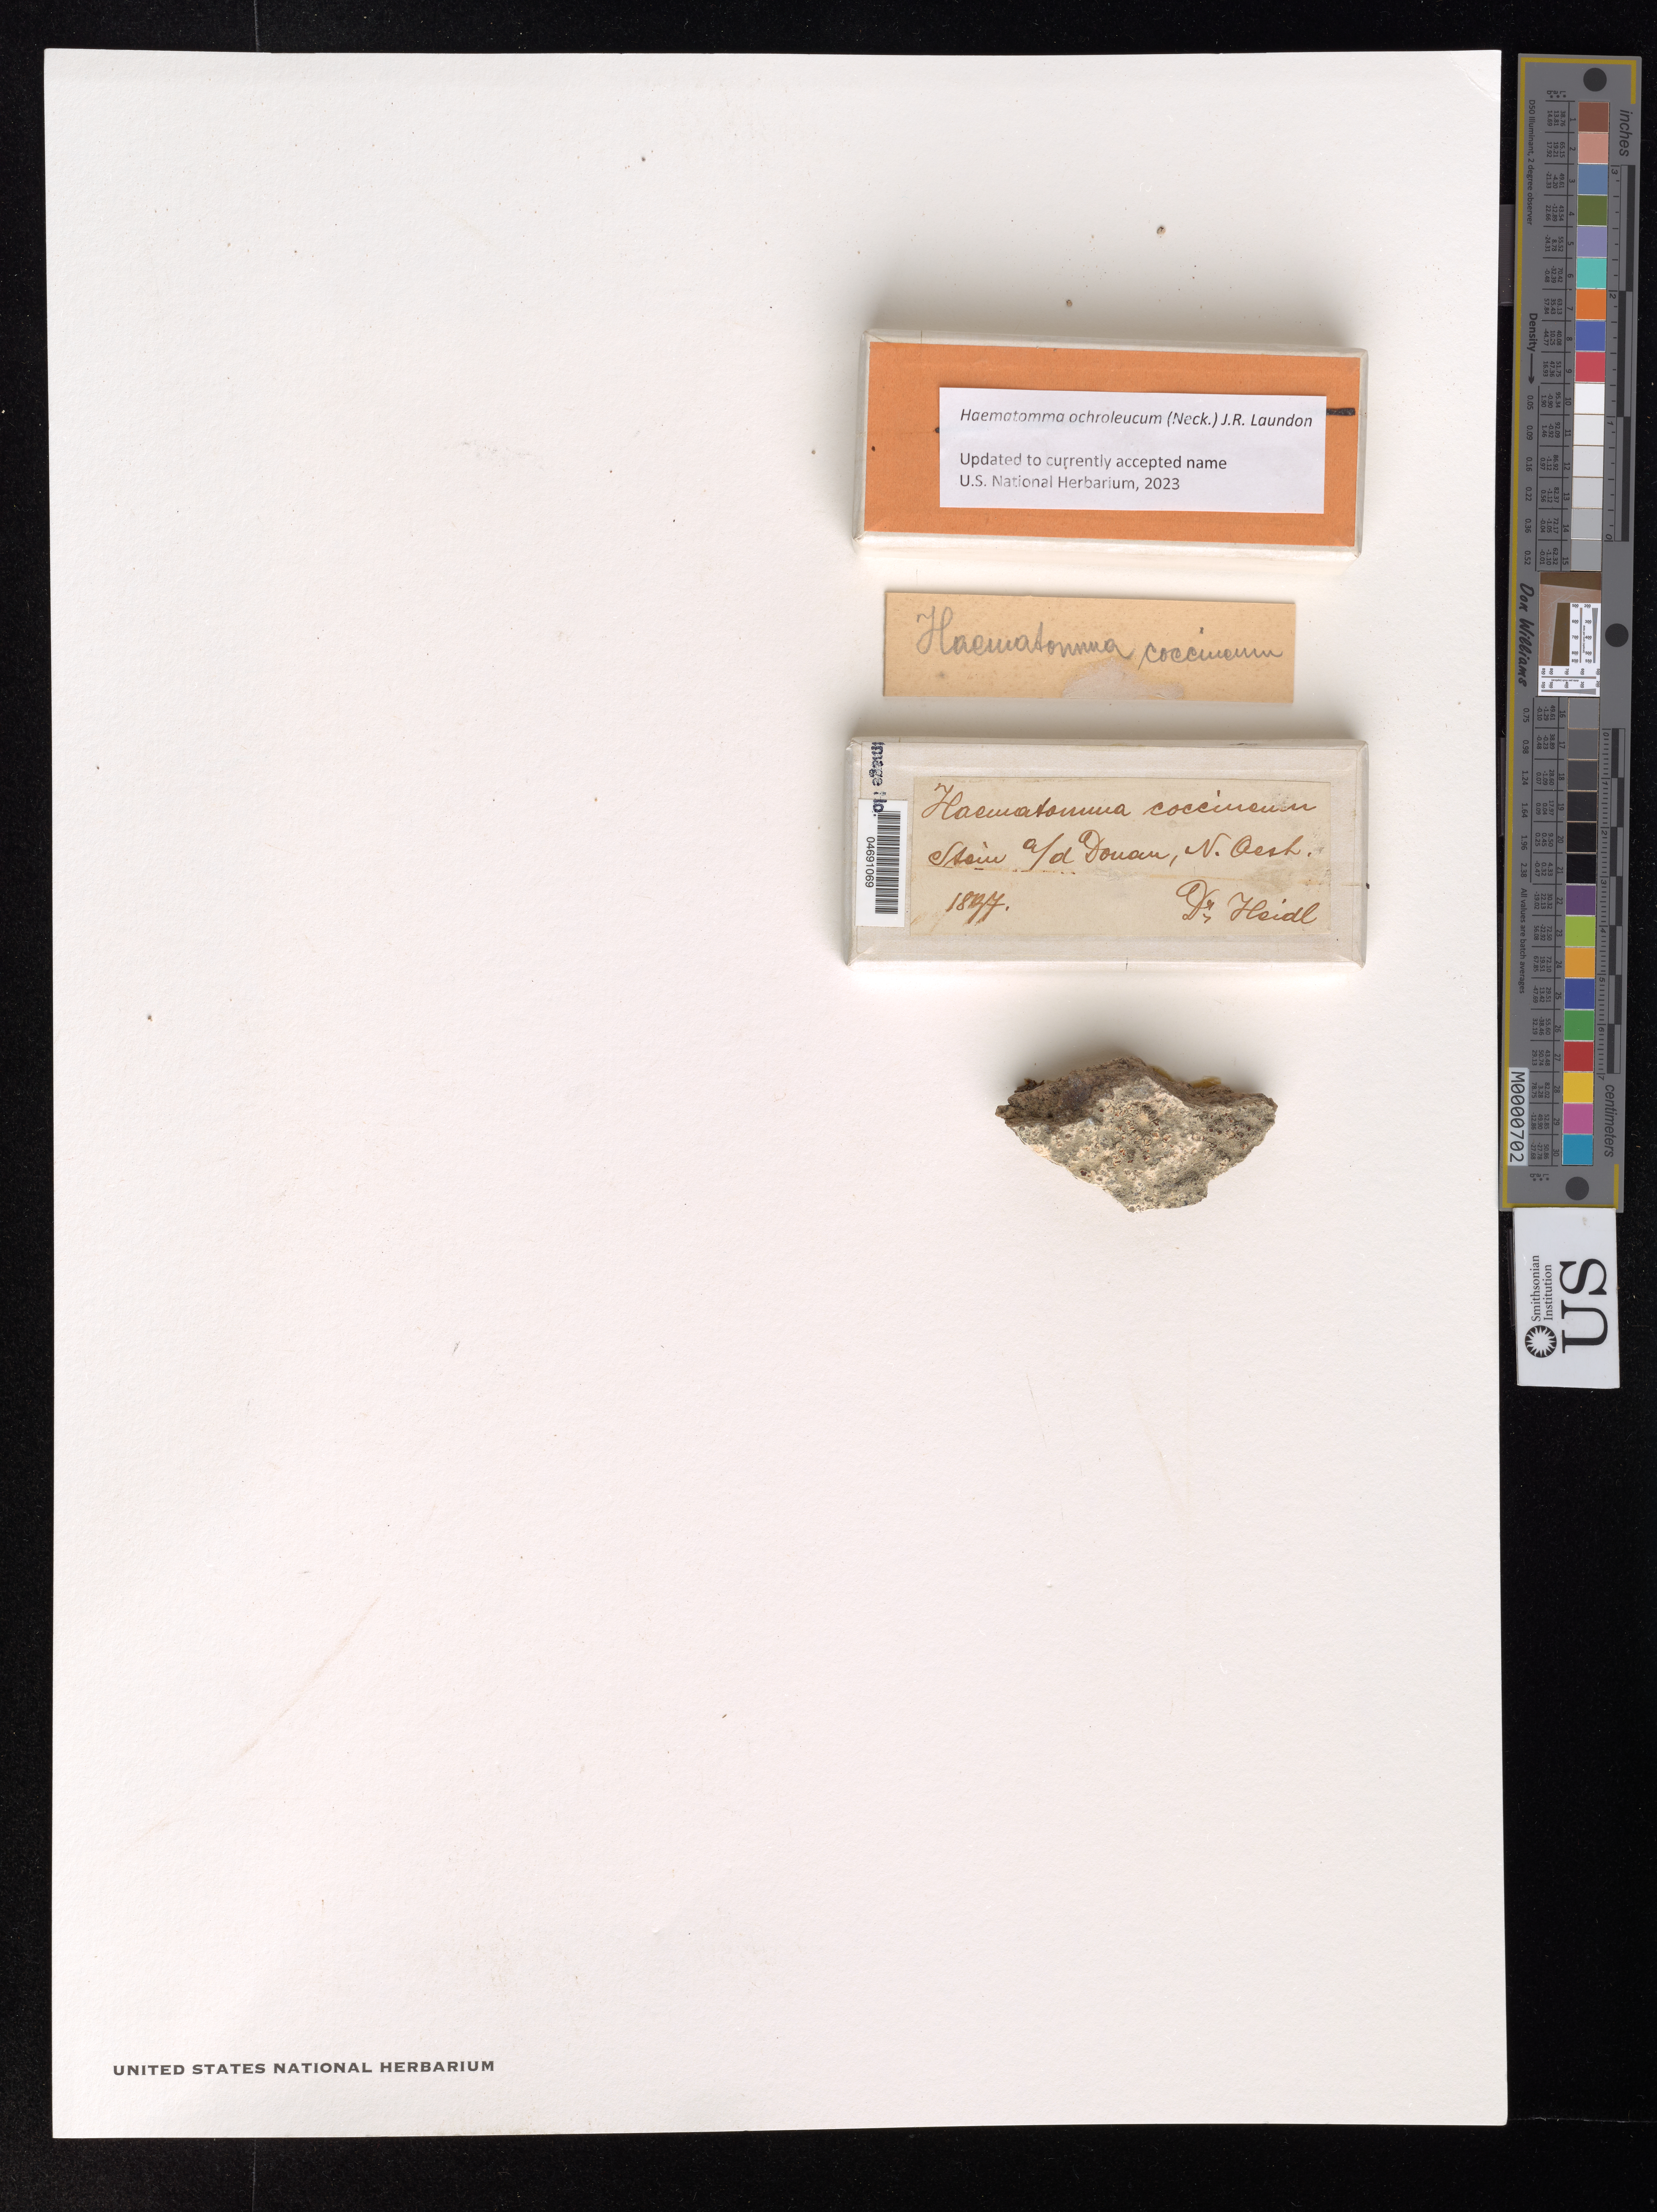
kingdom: Fungi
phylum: Ascomycota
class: Lecanoromycetes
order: Lecanorales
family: Haematommataceae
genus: Haematomma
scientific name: Haematomma ochroleucum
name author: (Neck.) J.R. Laundon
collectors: Heidl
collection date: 1897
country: Austria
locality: Stein a/Douan, N. Oest.